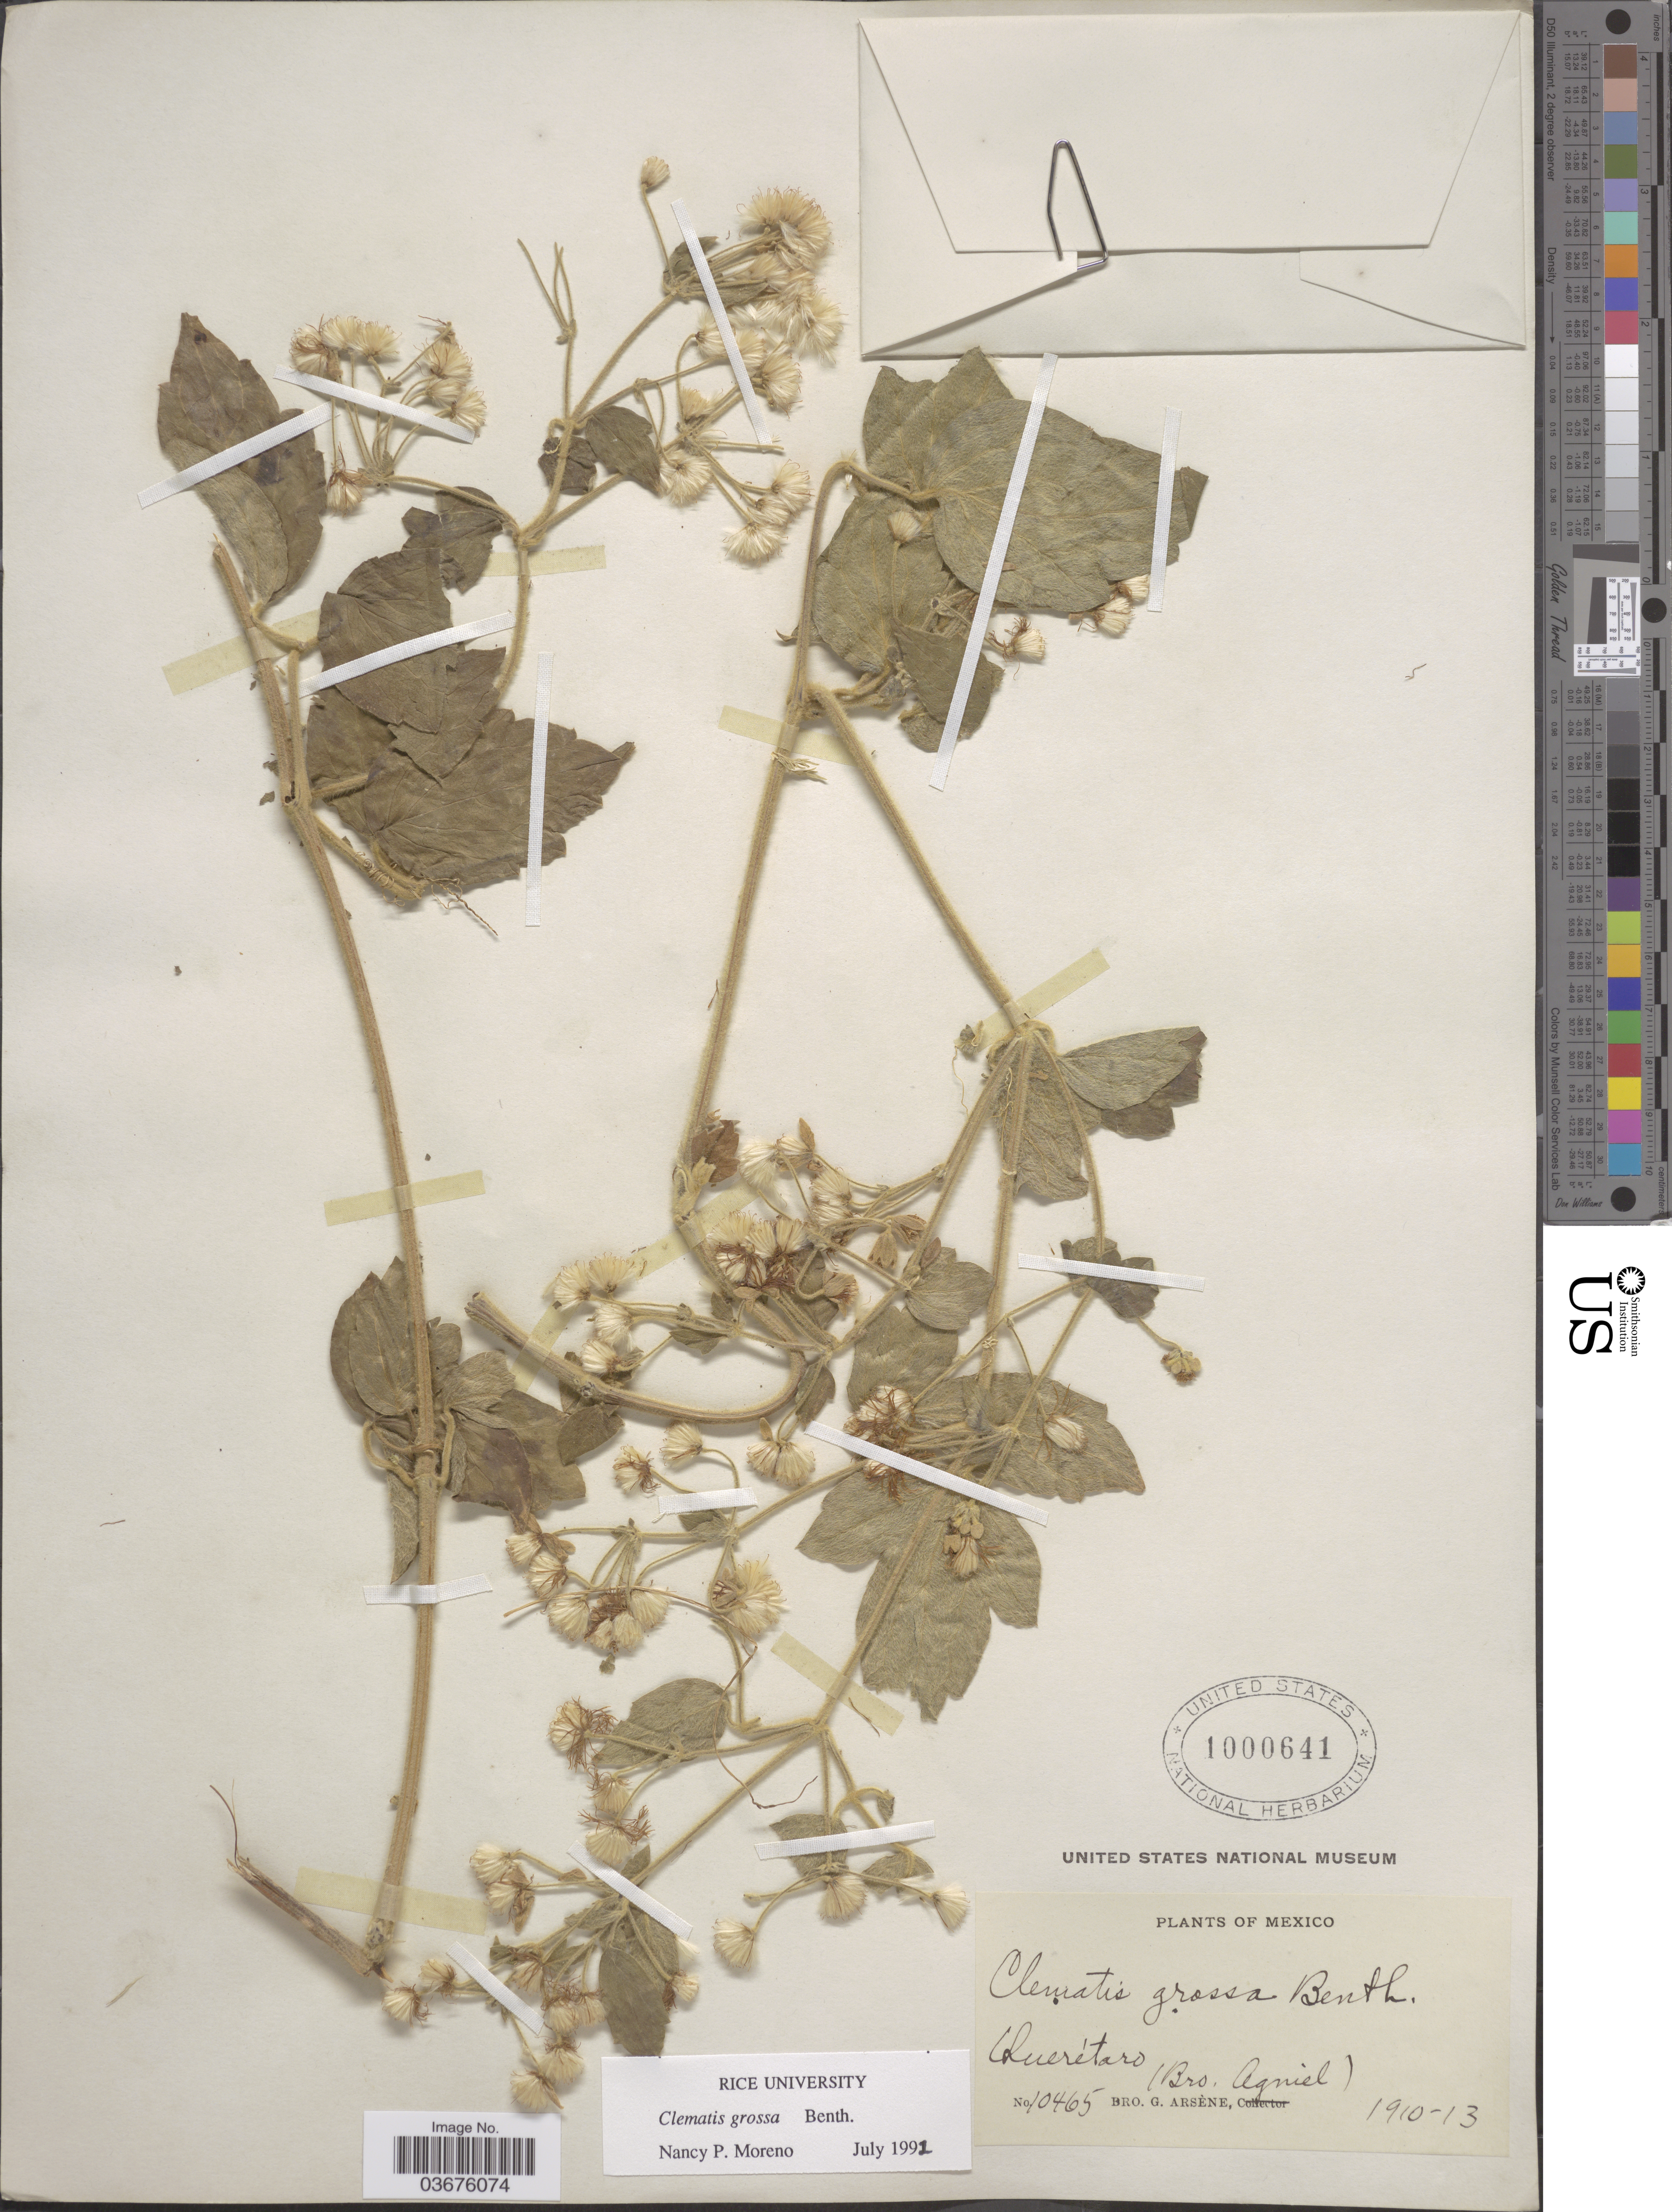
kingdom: Plantae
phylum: Tracheophyta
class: Magnoliopsida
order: Ranunculales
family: Ranunculaceae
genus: Clematis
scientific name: Clematis grossa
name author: Benth.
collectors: Bro. G. Arsène & Bro. Agniel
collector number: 10465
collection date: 1910/1913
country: Mexico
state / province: Querétaro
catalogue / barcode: US 1000641